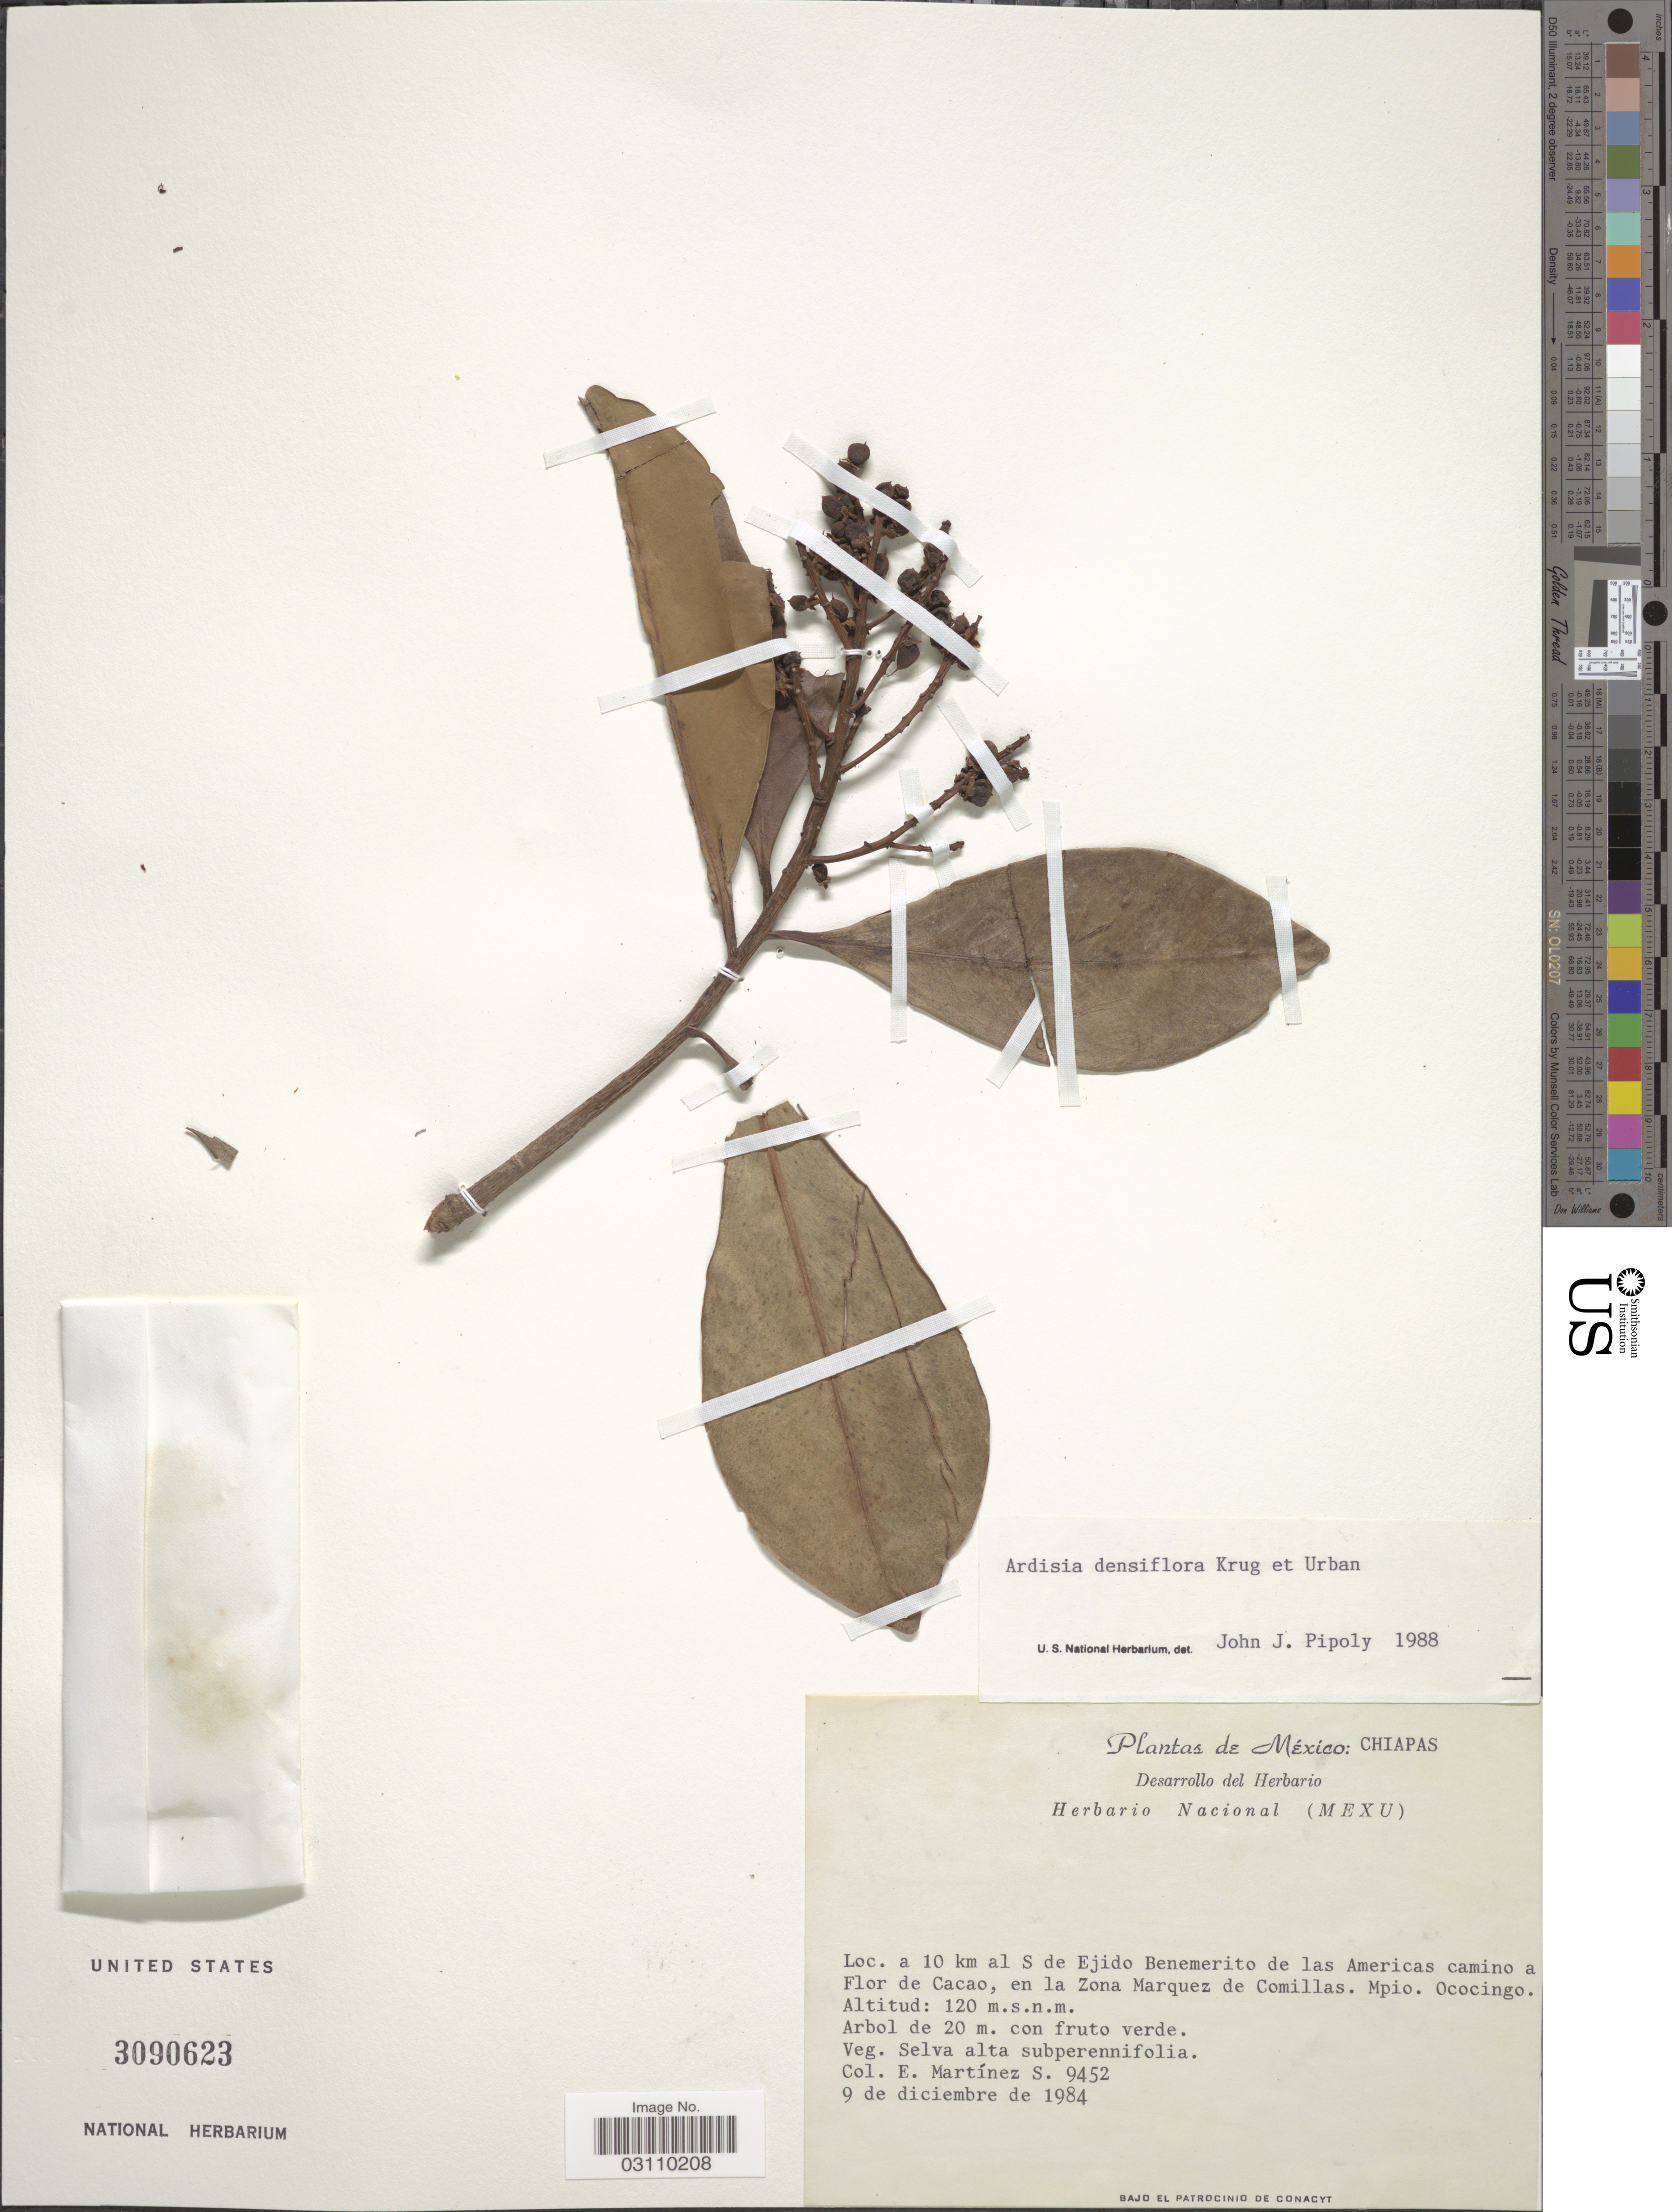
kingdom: Plantae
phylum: Tracheophyta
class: Magnoliopsida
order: Ericales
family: Primulaceae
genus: Ardisia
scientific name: Ardisia densiflora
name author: Krug & Urb.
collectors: E. M. Martínez S.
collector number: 9452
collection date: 1984-12-09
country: Mexico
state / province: Chiapas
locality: A 10 km al S de Ejido Benemerito de las Americas camino a Flor de Cacao, en la Zona Marquez de Comillas. Mpio. Ococingo.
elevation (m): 120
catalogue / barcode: US 3090623